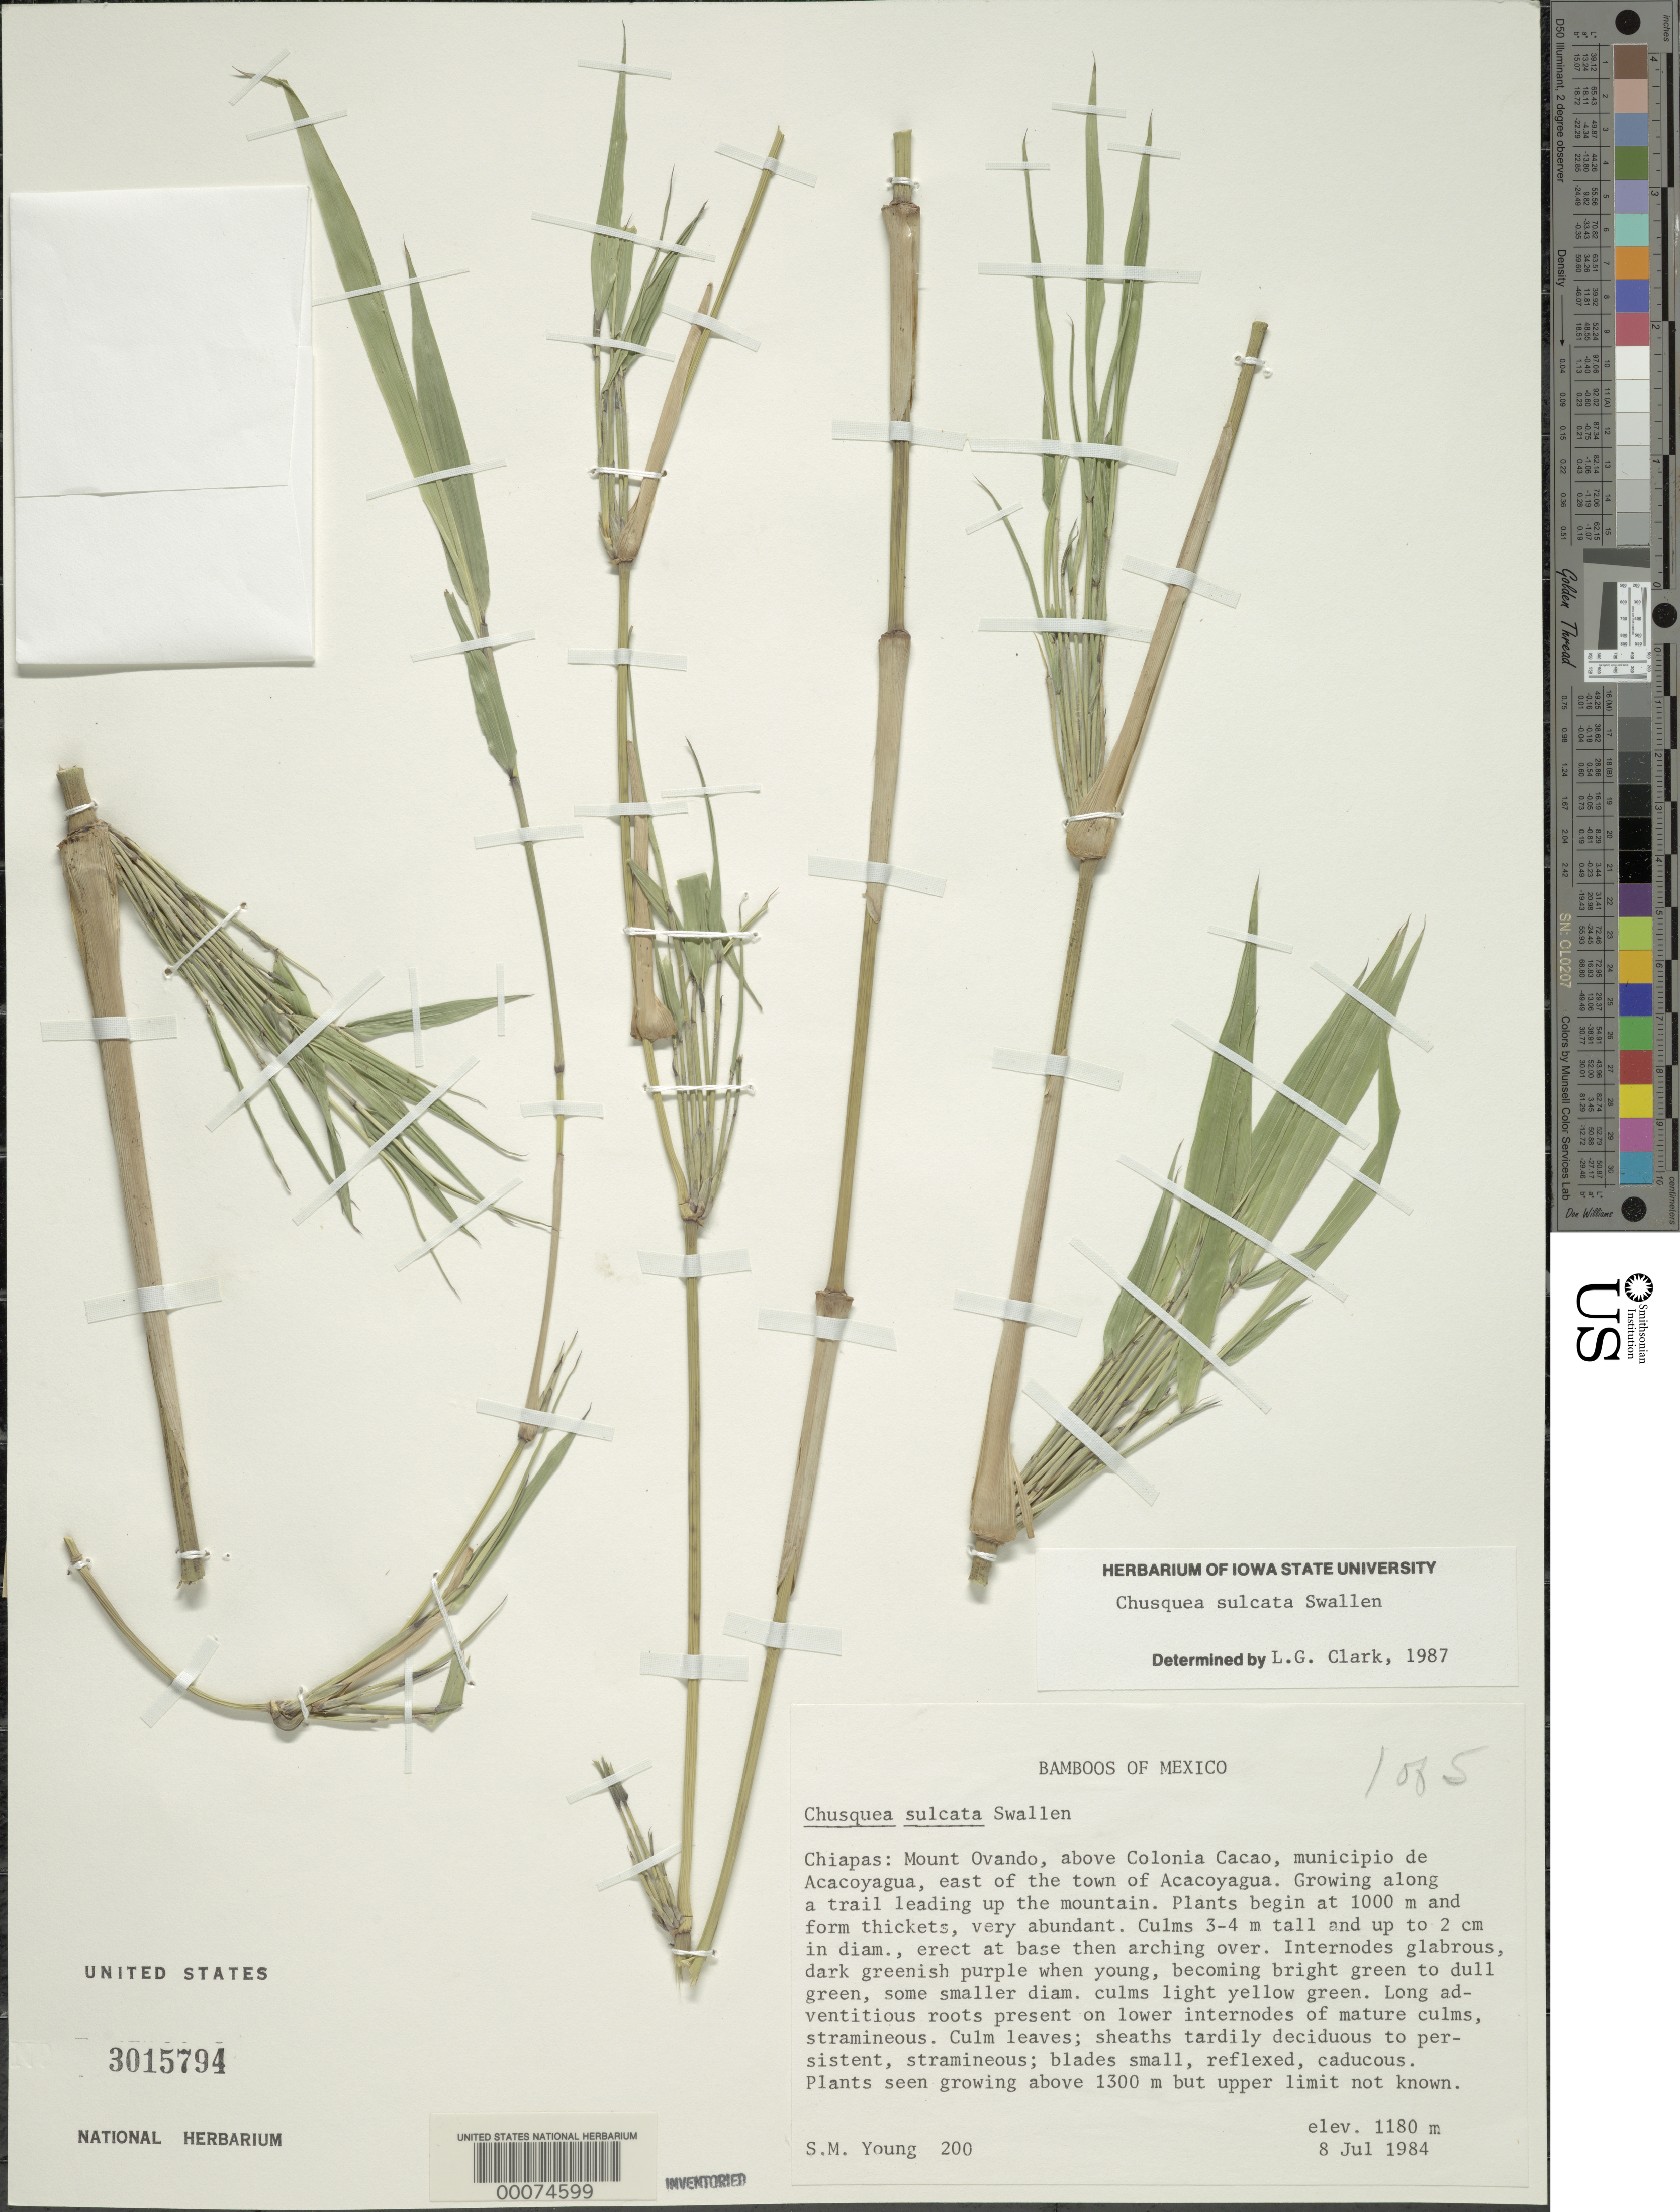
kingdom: Plantae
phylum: Tracheophyta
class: Liliopsida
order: Poales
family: Poaceae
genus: Chusquea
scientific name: Chusquea sulcata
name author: Swallen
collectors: S. Young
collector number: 200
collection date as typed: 08 Jul 1984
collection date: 1984-07-08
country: Mexico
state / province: Chiapas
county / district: Acacoyagua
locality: Mount Ovando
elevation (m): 1180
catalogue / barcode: US 3015794